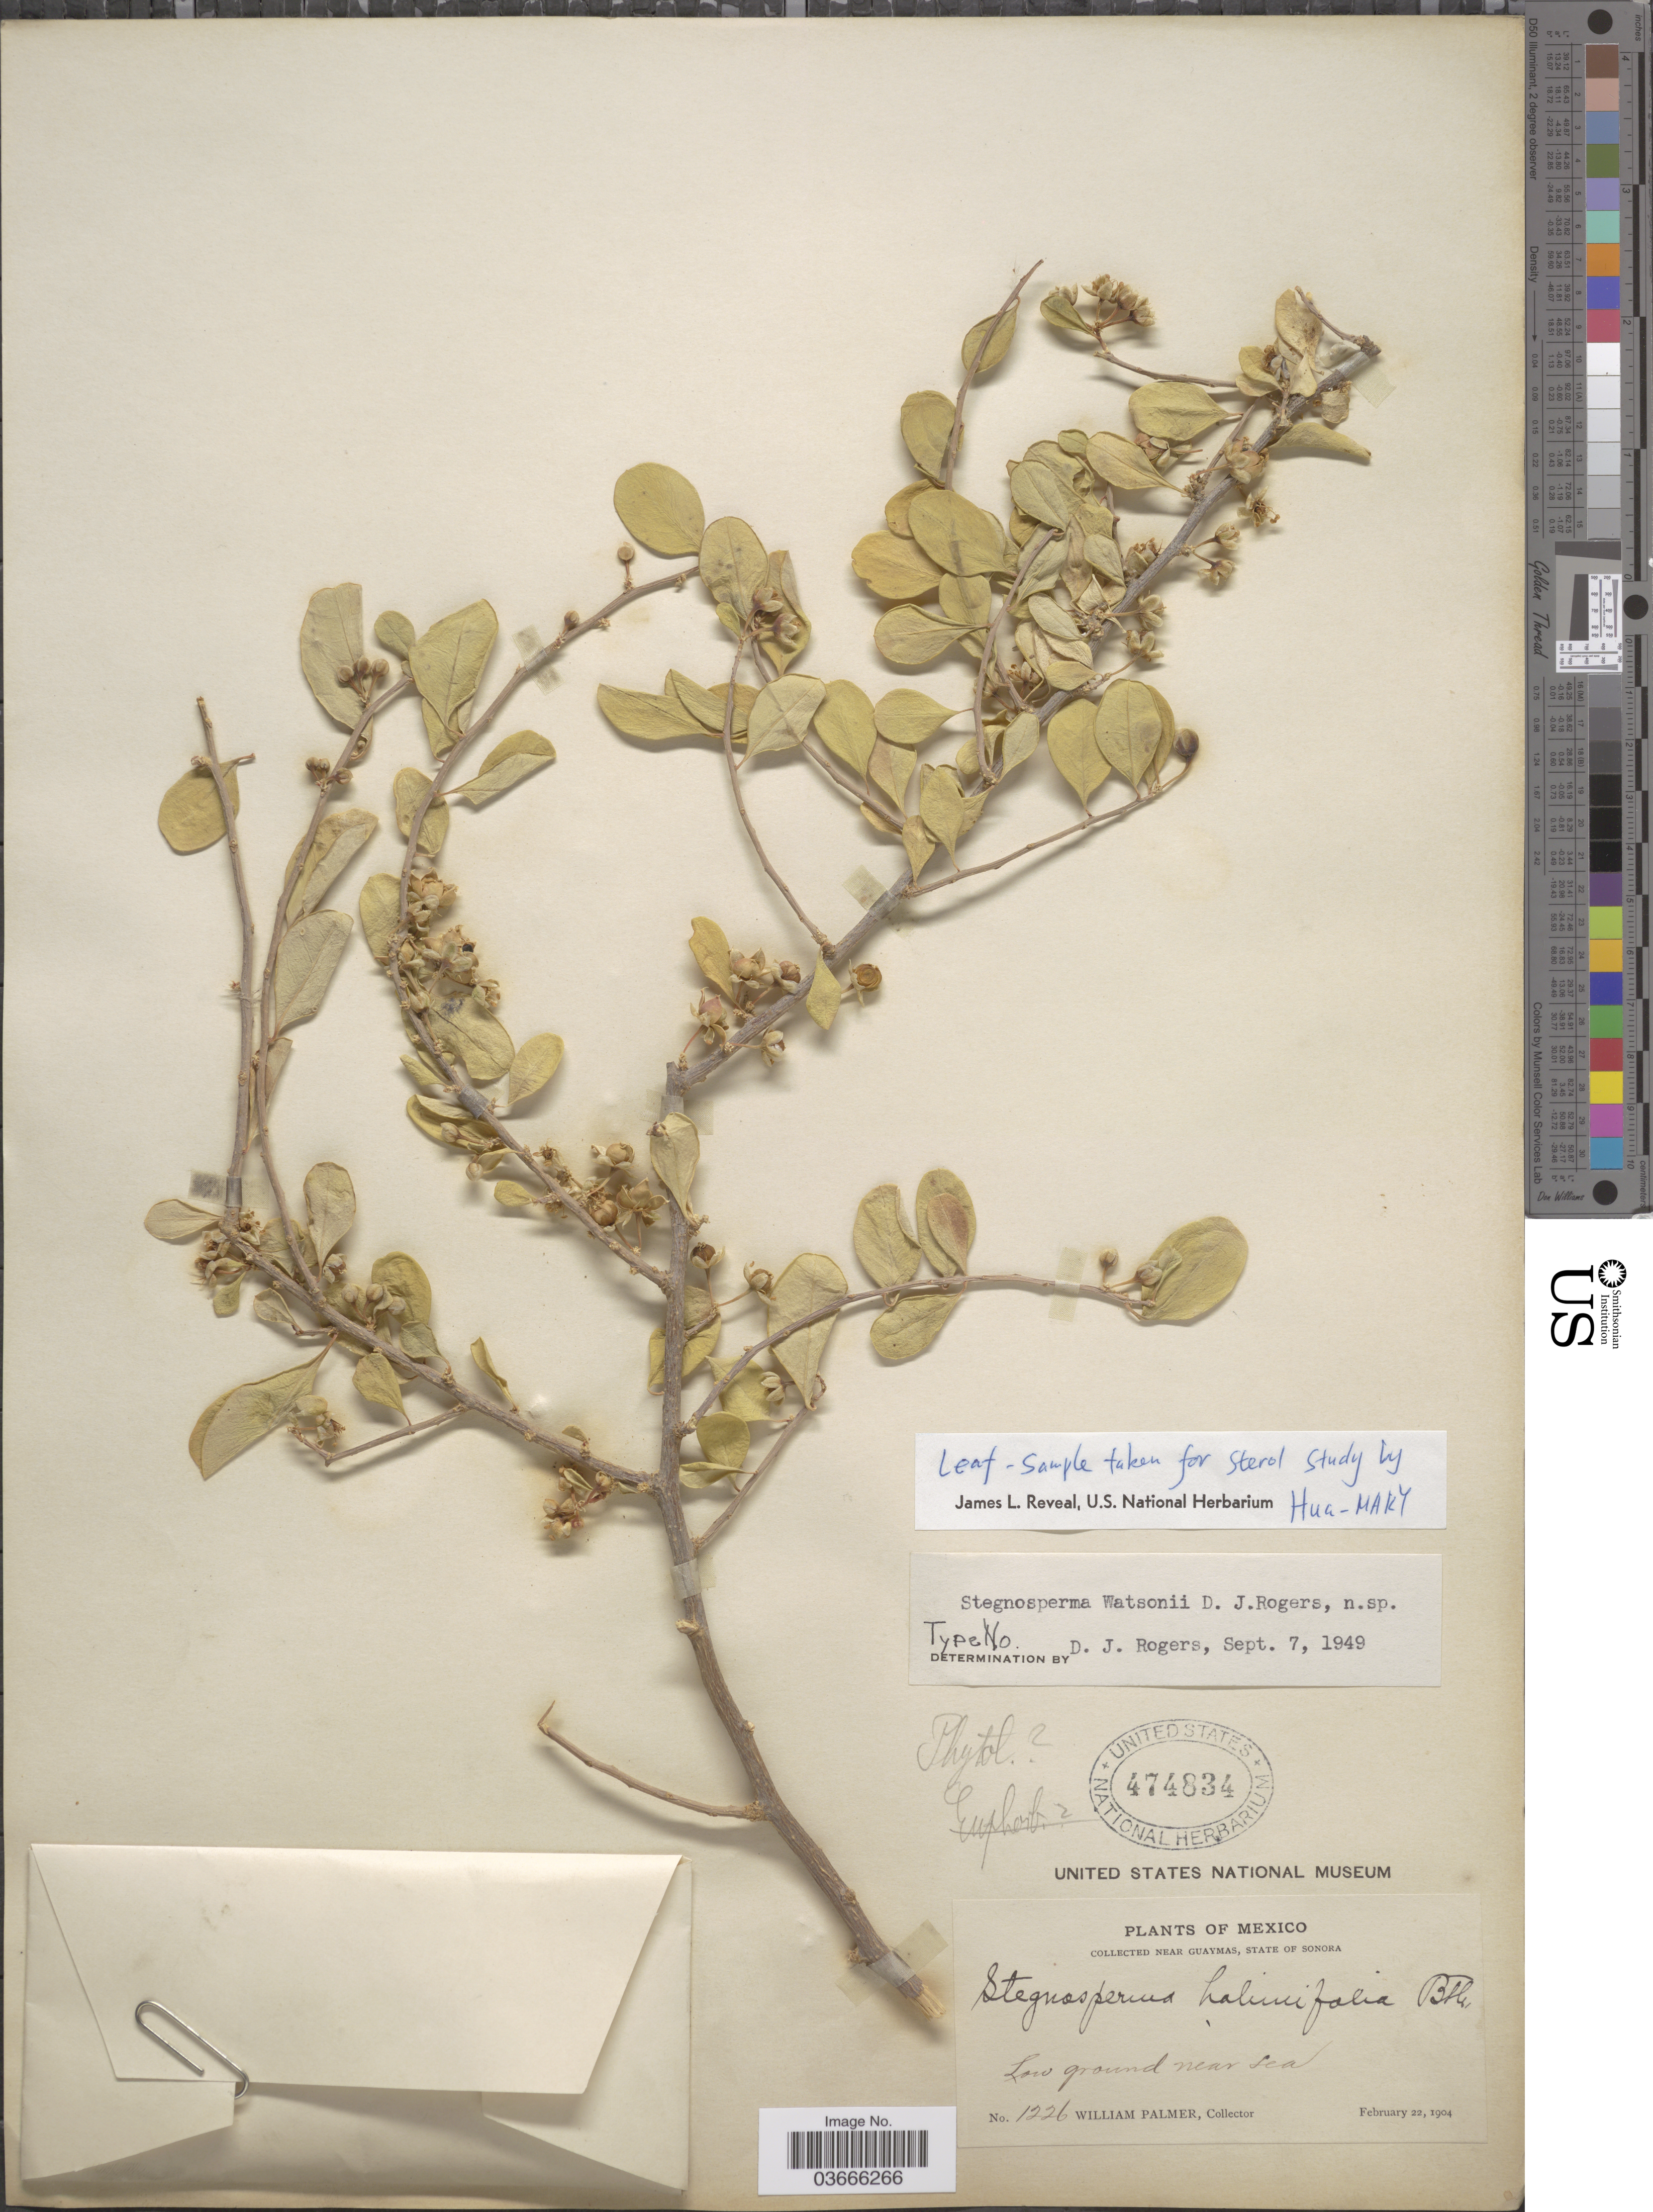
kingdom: Plantae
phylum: Tracheophyta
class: Magnoliopsida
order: Caryophyllales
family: Stegnospermataceae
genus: Stegnosperma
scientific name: Stegnosperma watsonii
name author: D.J. Rogers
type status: Isotype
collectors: W. Palmer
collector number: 1226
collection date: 1904-02-22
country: Mexico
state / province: Sonora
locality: Near Guaymas.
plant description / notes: Type collection of Stegnosperma watsonii D.J. Rogers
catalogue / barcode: US 474834